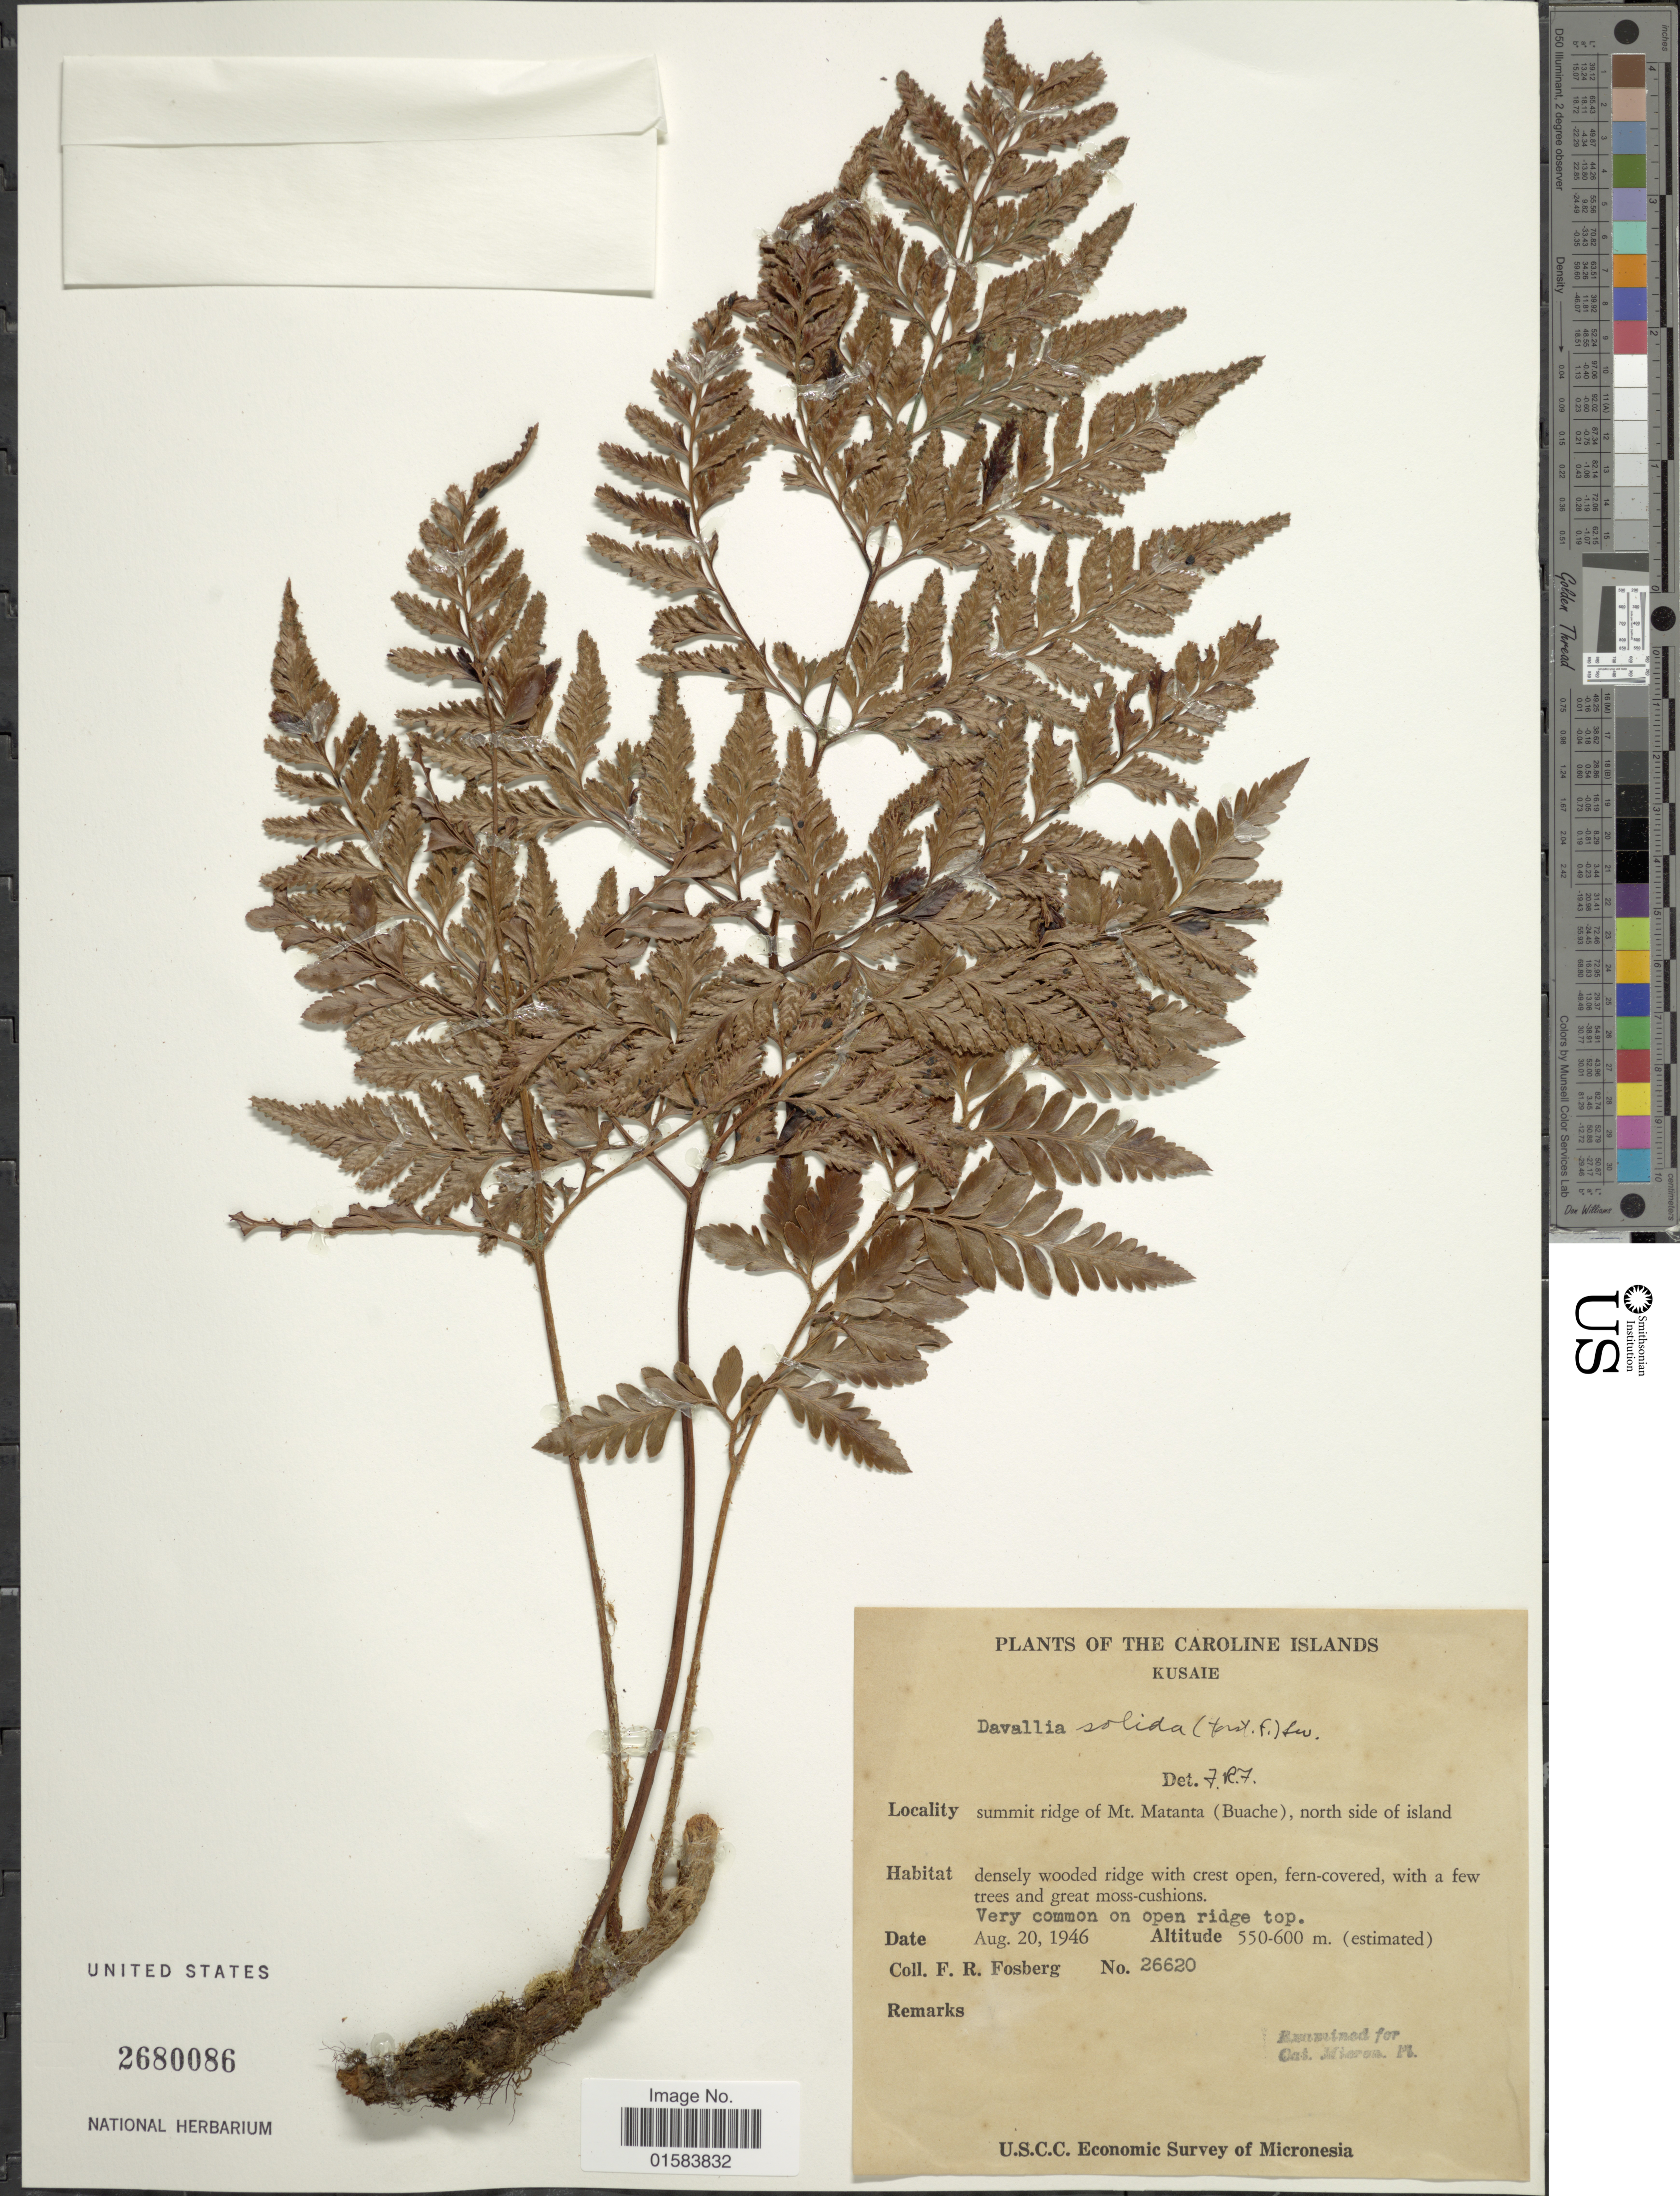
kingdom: Plantae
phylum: Tracheophyta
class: Polypodiopsida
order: Polypodiales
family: Davalliaceae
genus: Davallia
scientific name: Davallia solida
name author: (G. Forst.) Sw.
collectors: F. R. Fosberg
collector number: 26620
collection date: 1946-08-20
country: Micronesia, Federated States of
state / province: Kosrae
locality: The Caroline Islands, Kusaie, summit ridge of Mt. Matanta (Buache), north side of island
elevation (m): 550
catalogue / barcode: US 2680086